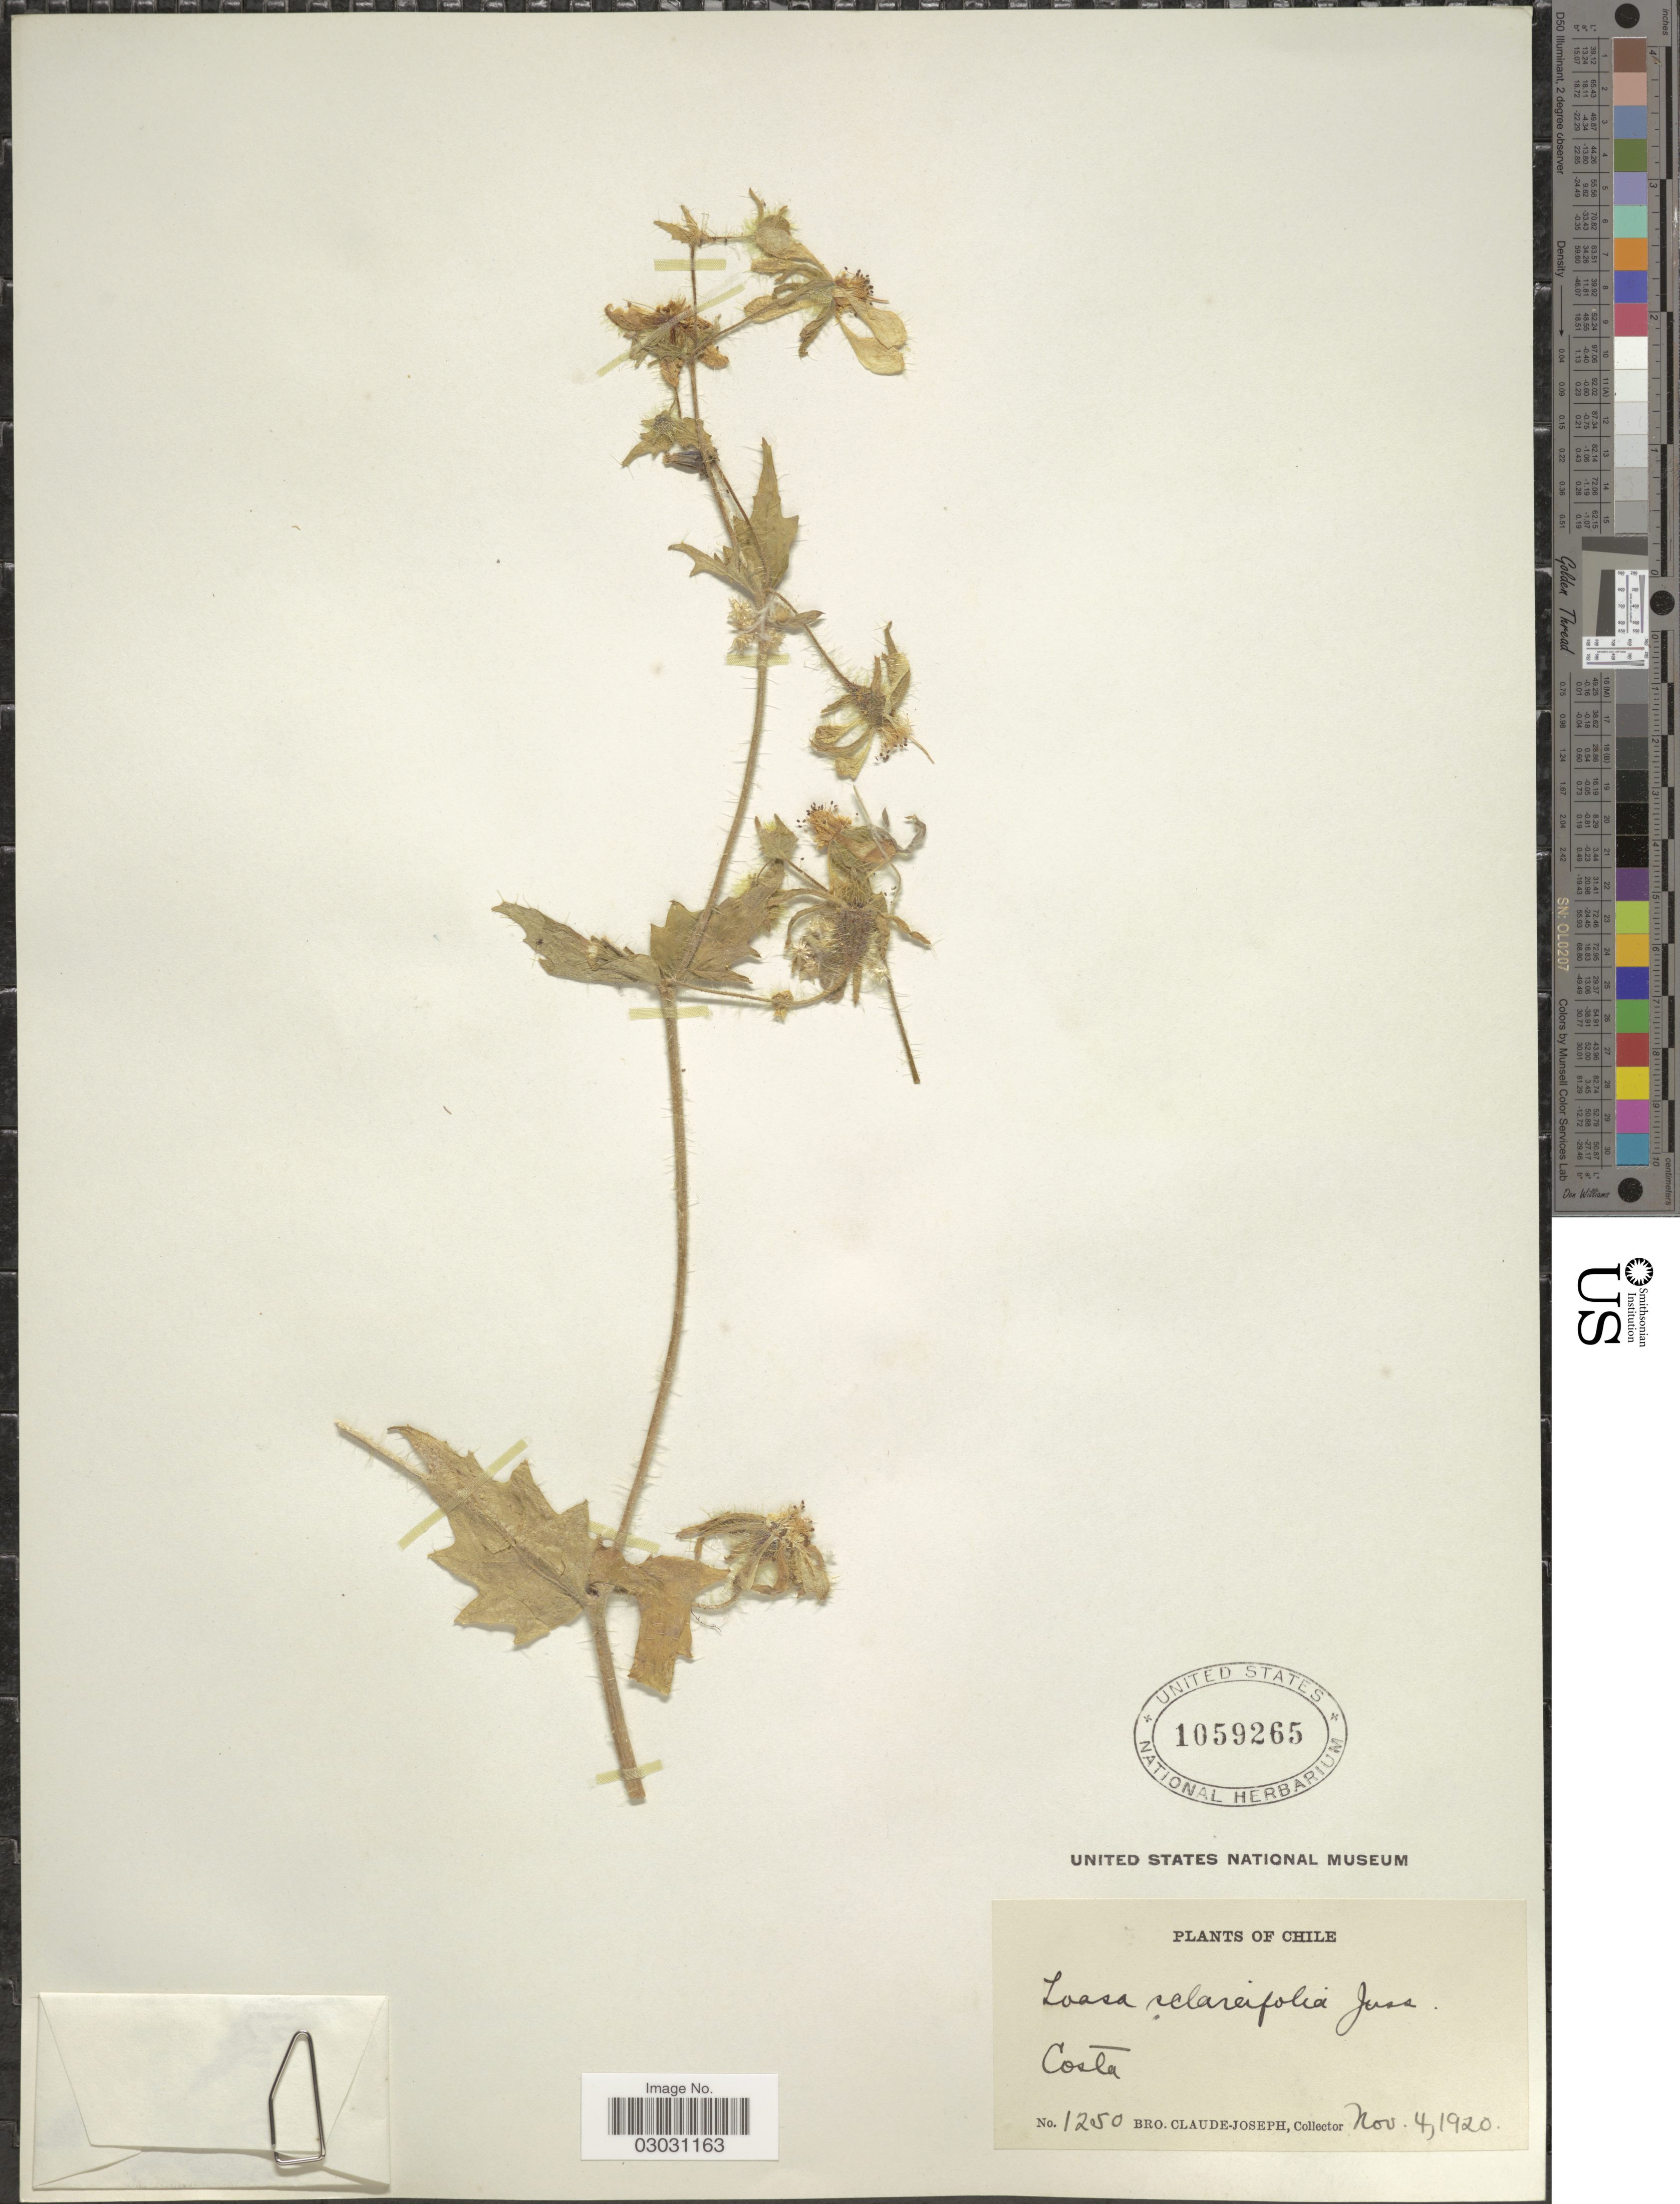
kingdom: Plantae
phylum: Tracheophyta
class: Magnoliopsida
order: Cornales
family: Loasaceae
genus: Loasa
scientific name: Loasa sclareifolia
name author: Juss.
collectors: Bro. Claude-Joseph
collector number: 1250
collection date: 1920-11-04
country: Chile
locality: Costa.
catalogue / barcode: US 1059265